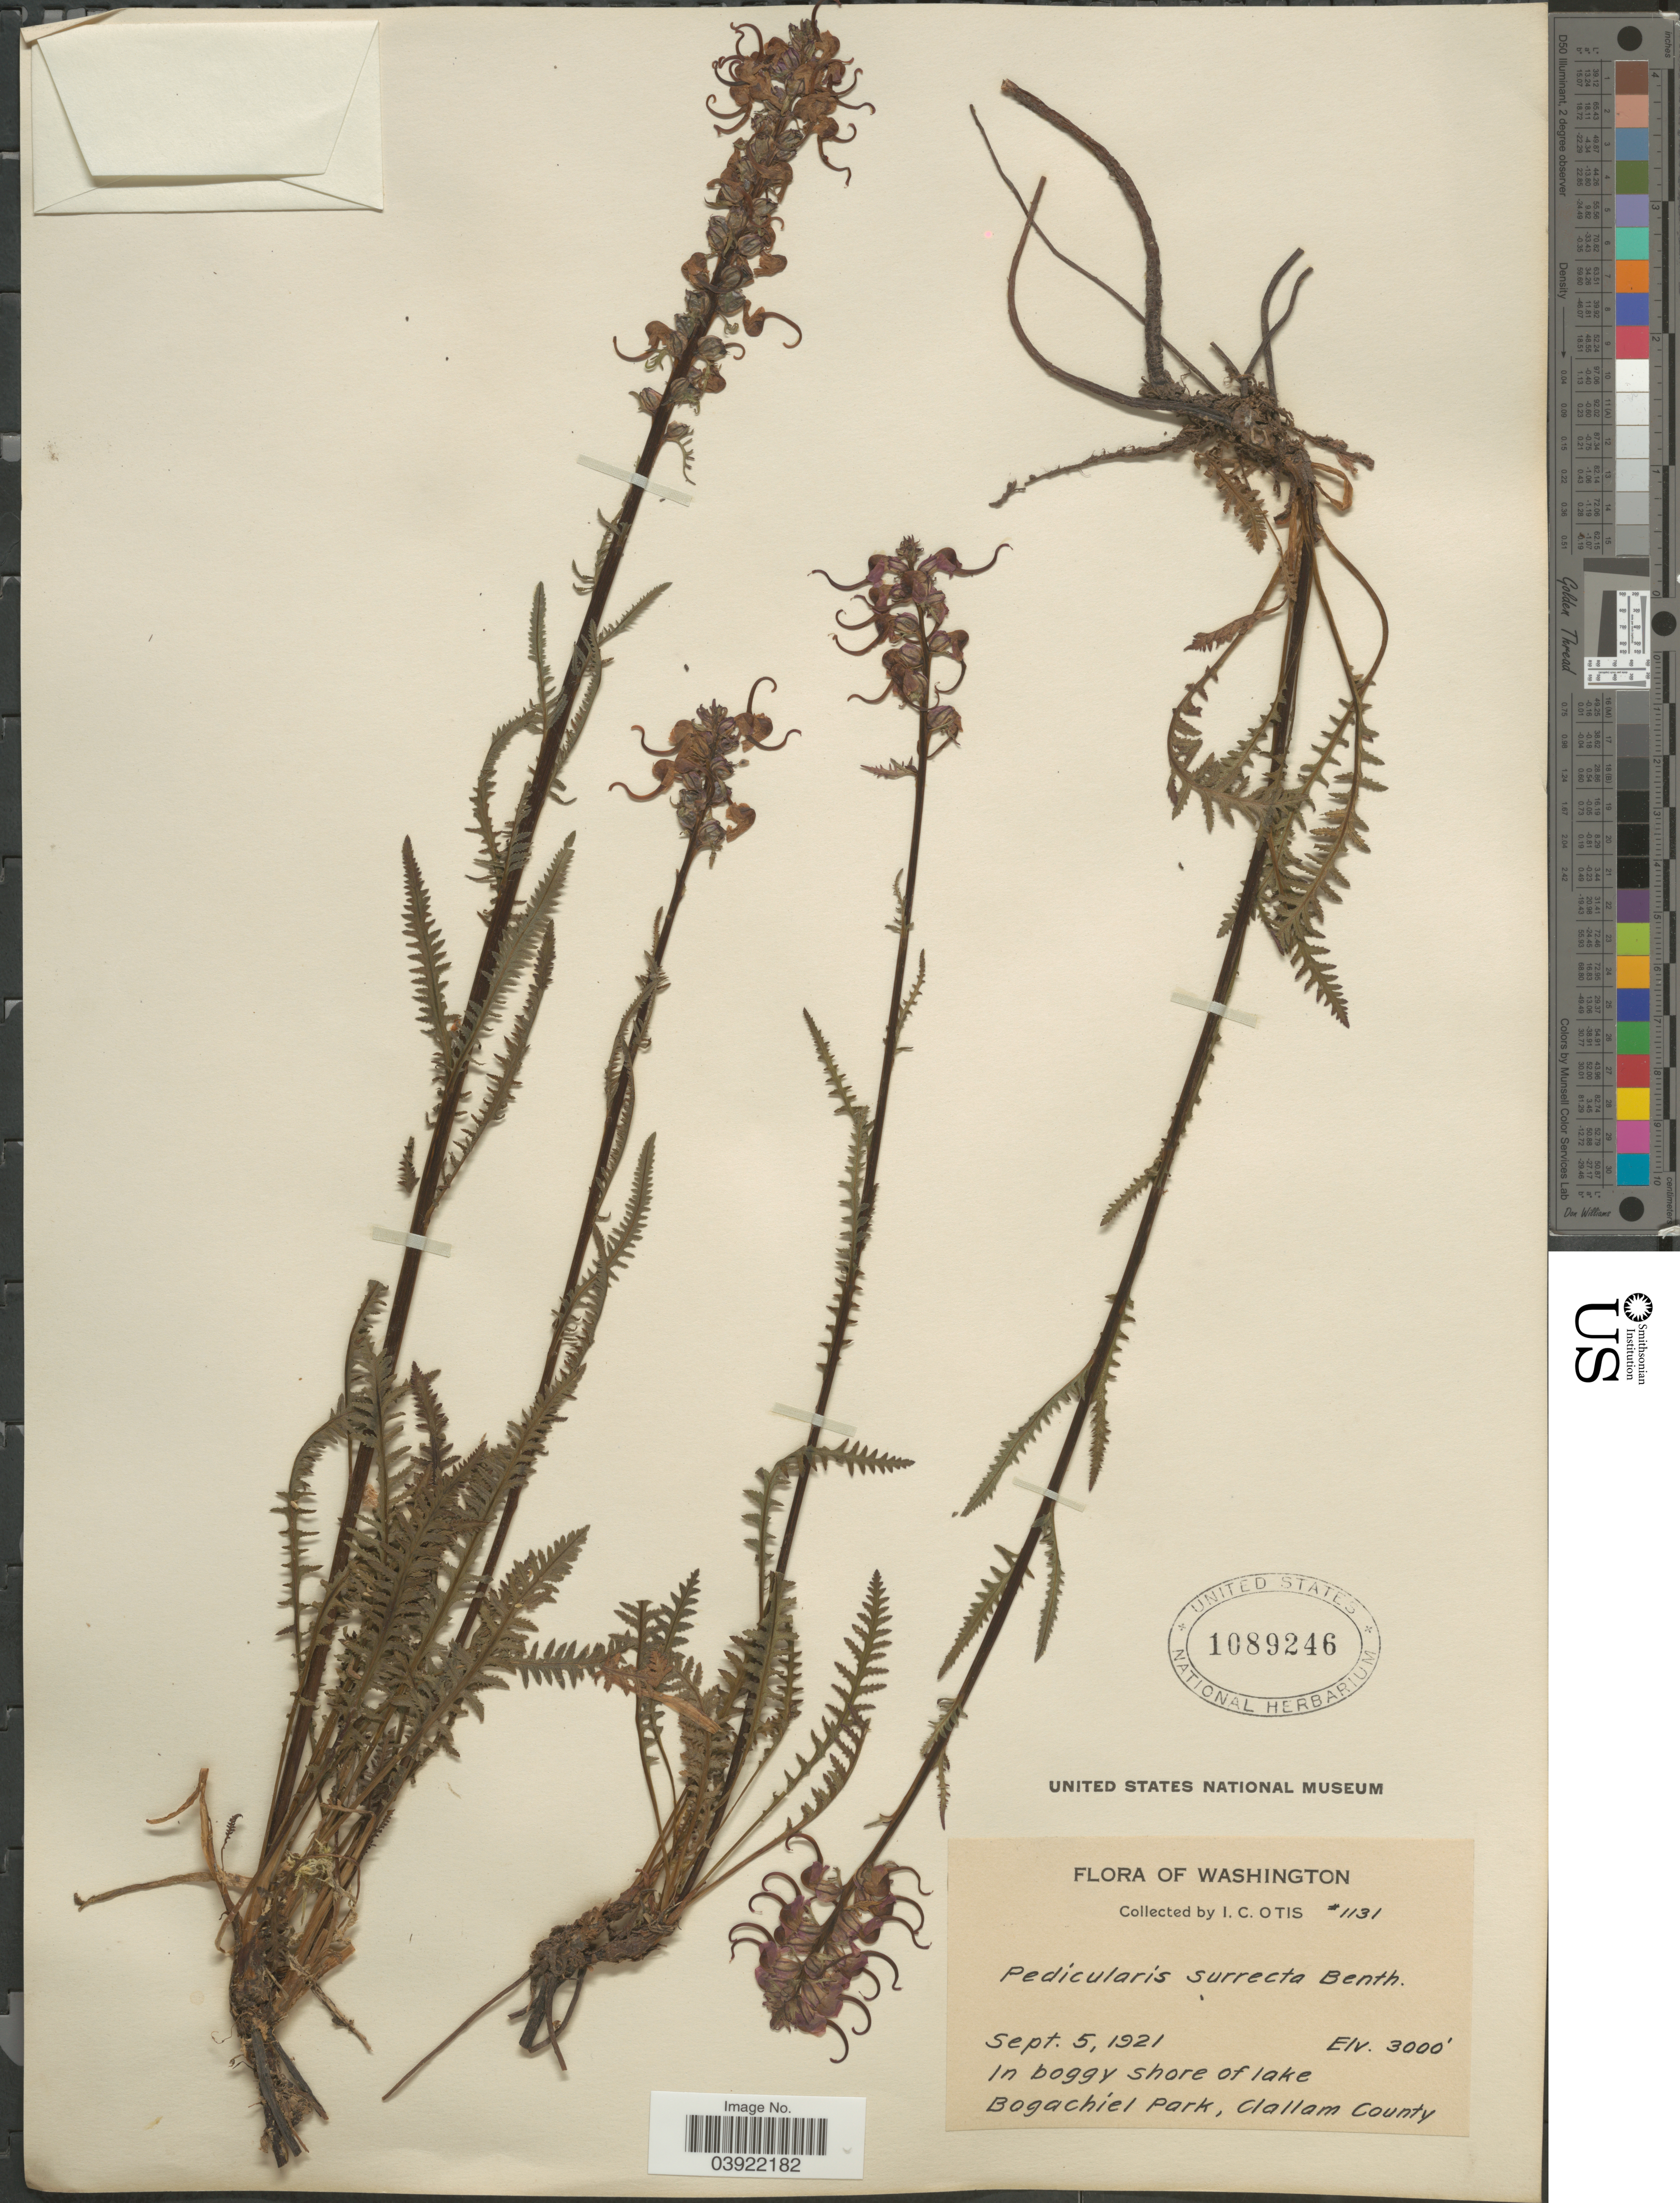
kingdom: Plantae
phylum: Tracheophyta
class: Magnoliopsida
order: Lamiales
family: Orobanchaceae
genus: Pedicularis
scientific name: Pedicularis groenlandica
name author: Retz.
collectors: I. C. Otis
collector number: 1131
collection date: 1921-09-05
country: United States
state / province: Washington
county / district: Clallam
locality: In boggy shore of lake, Bogachiel Park, Clallam County.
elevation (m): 914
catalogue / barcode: US 1089246